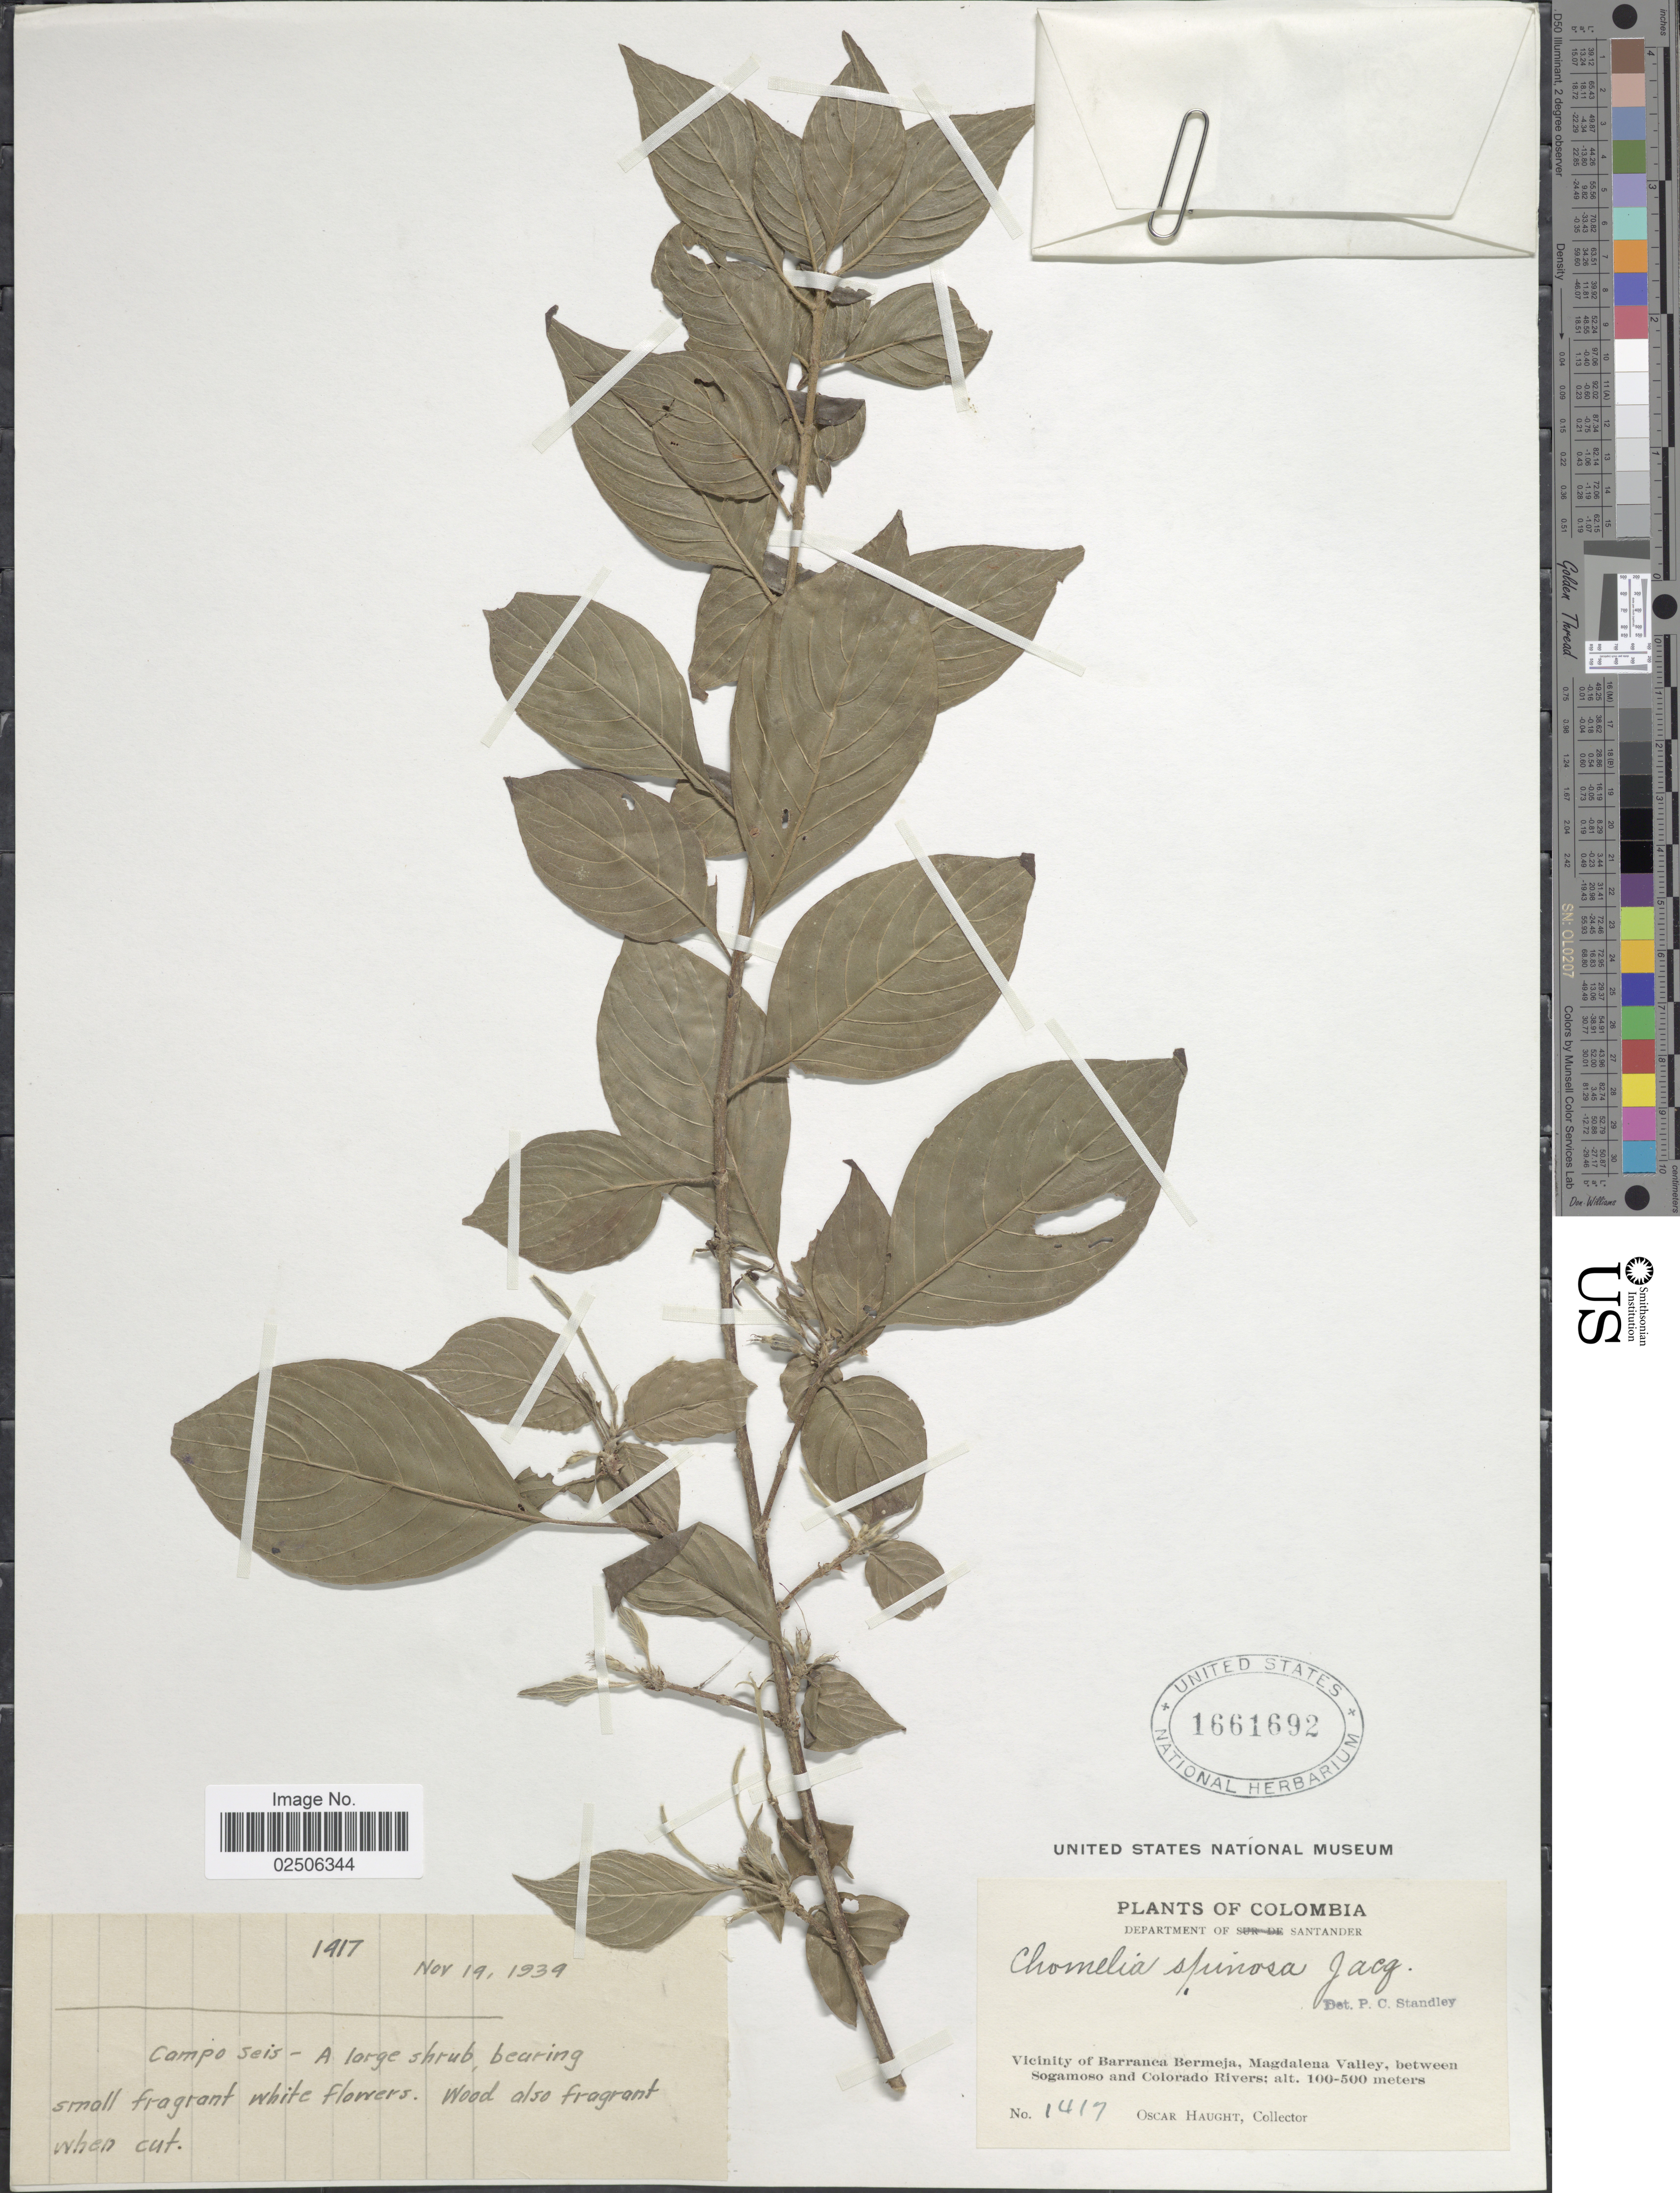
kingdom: Plantae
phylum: Tracheophyta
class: Magnoliopsida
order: Gentianales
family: Rubiaceae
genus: Chomelia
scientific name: Chomelia spinosa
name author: Jacq.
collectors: O. Haught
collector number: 1417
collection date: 1939-11-19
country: Colombia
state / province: Santander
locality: Vicinity of Barranca Bermeja, Magdalena Valley, between Sogamoso and Colorado Rivers, Campo seis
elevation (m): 100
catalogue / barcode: US 1661692